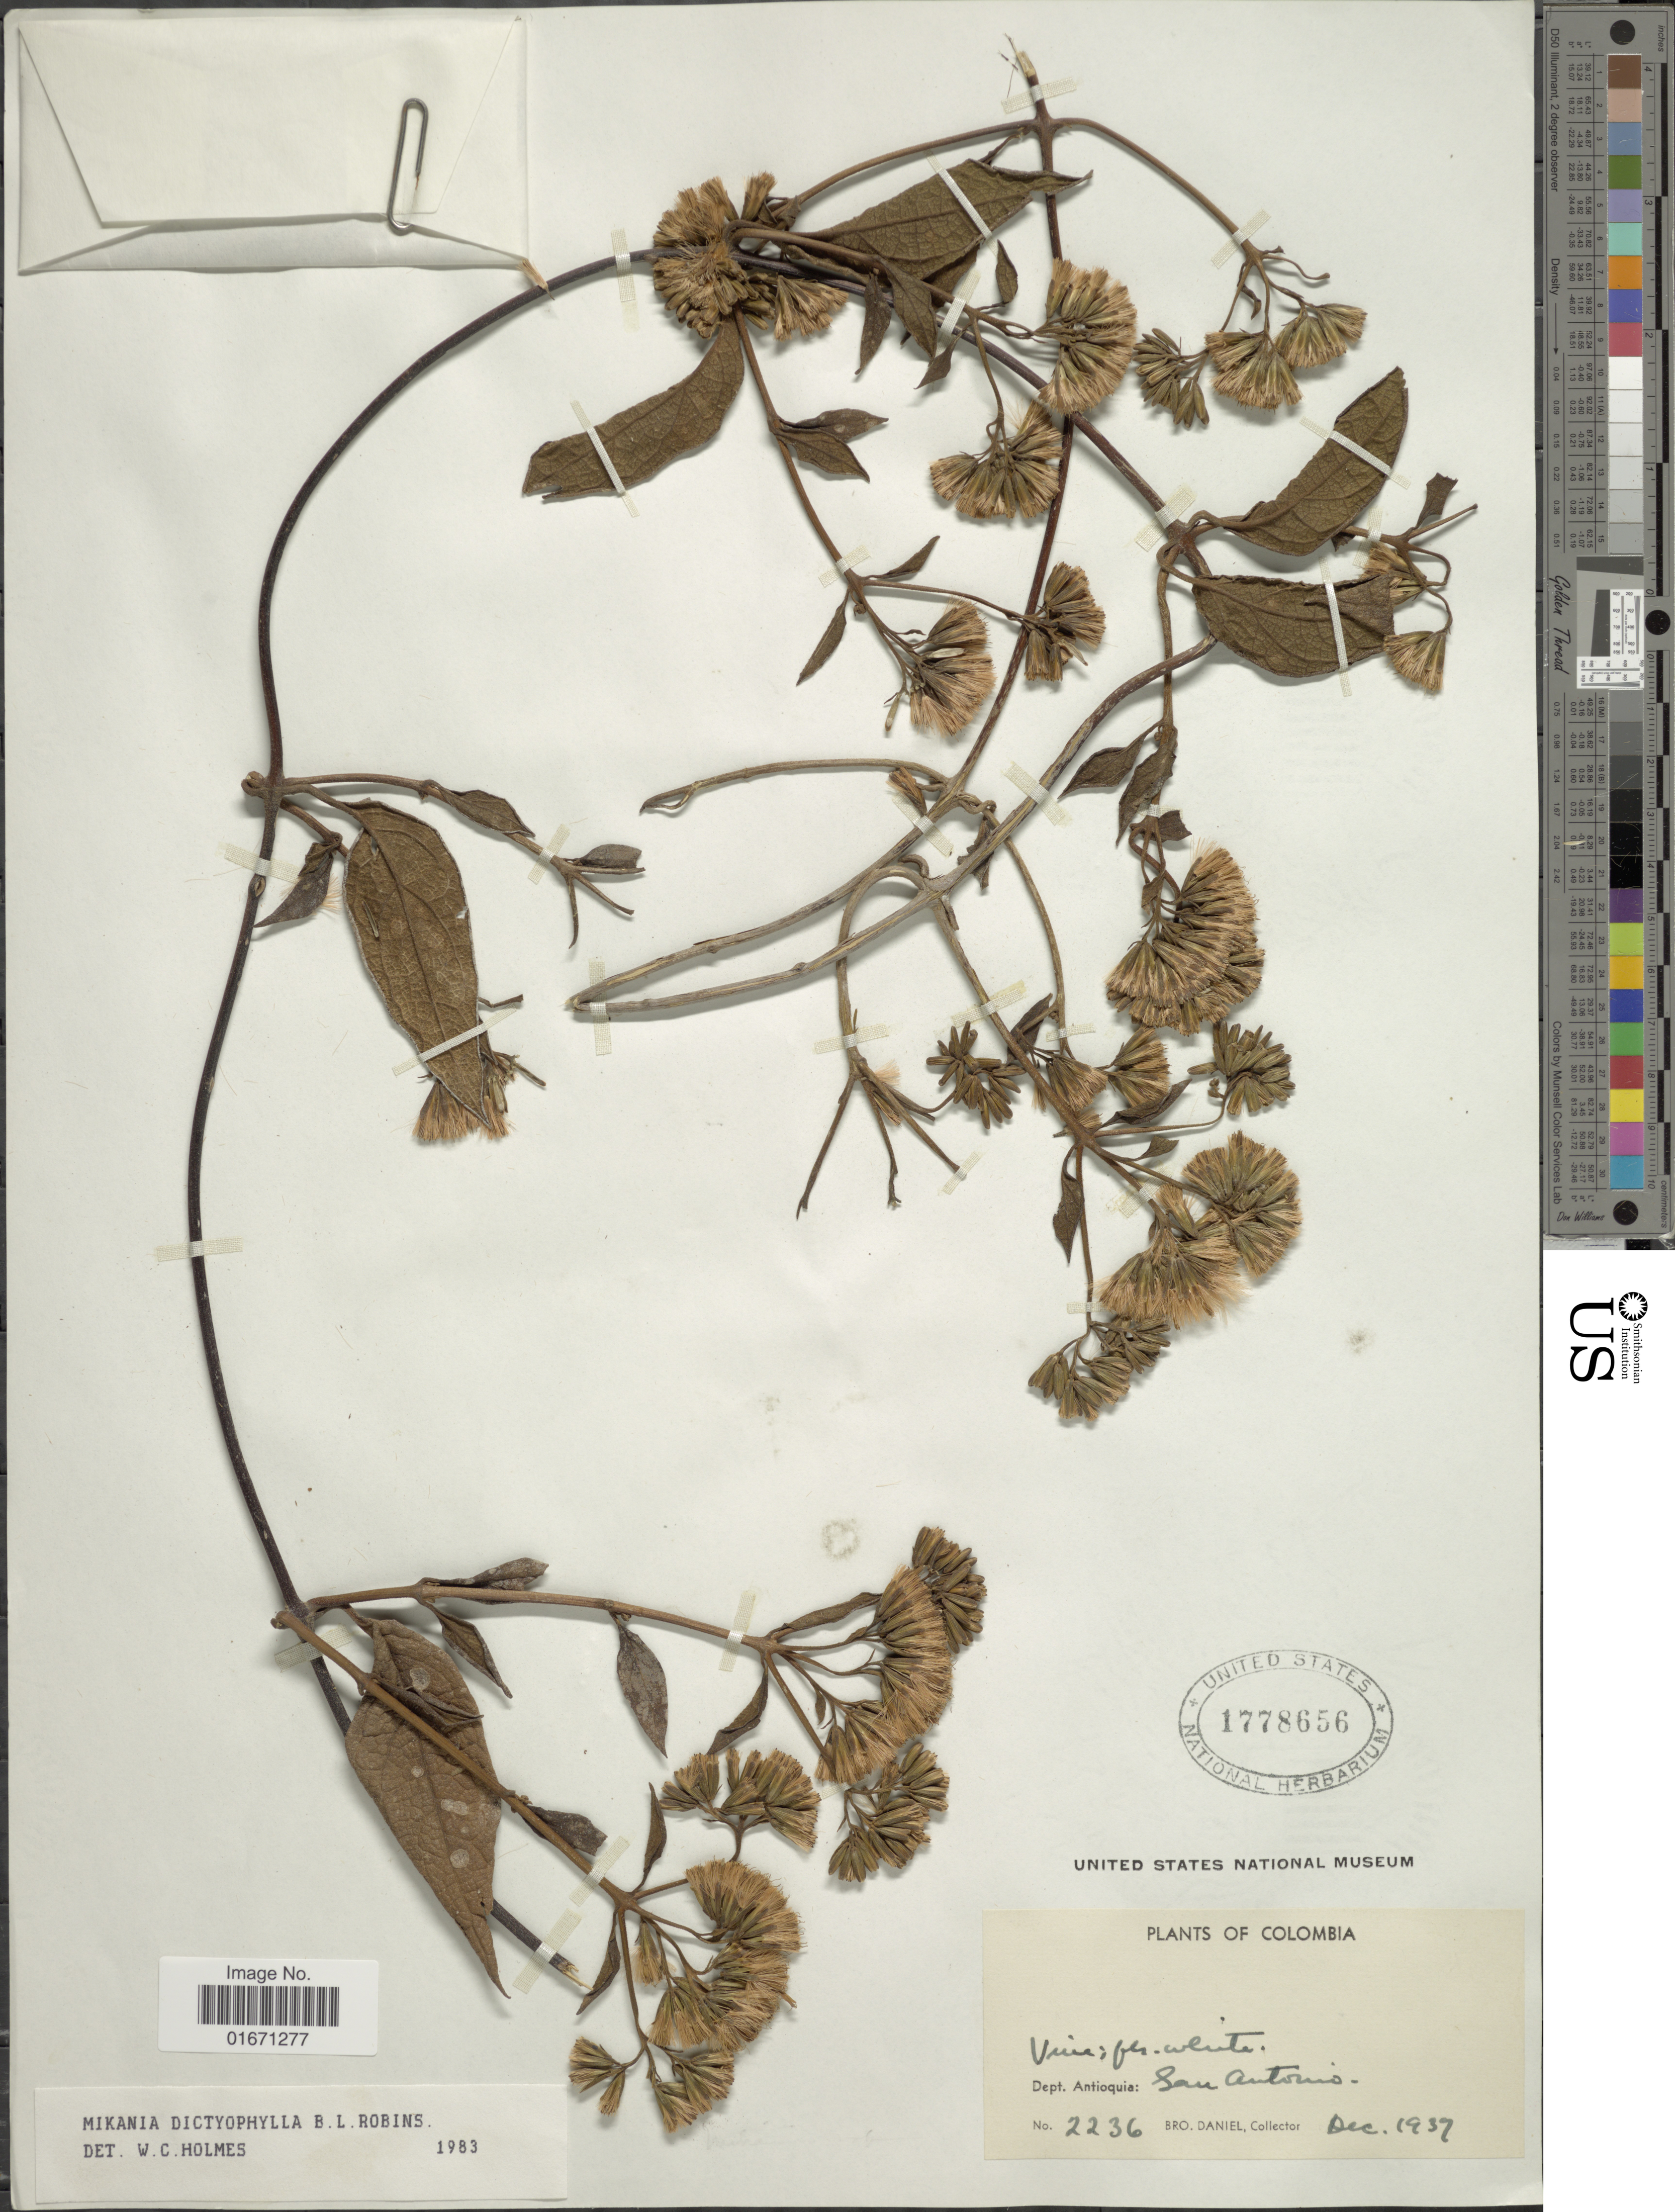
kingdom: Plantae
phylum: Tracheophyta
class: Magnoliopsida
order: Asterales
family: Asteraceae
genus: Mikania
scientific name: Mikania dictyophylla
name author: B.L. Rob.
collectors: Bro. Daniel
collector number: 2236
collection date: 1937-12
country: Colombia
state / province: Antioquia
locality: San Antonio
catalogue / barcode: US 1778656